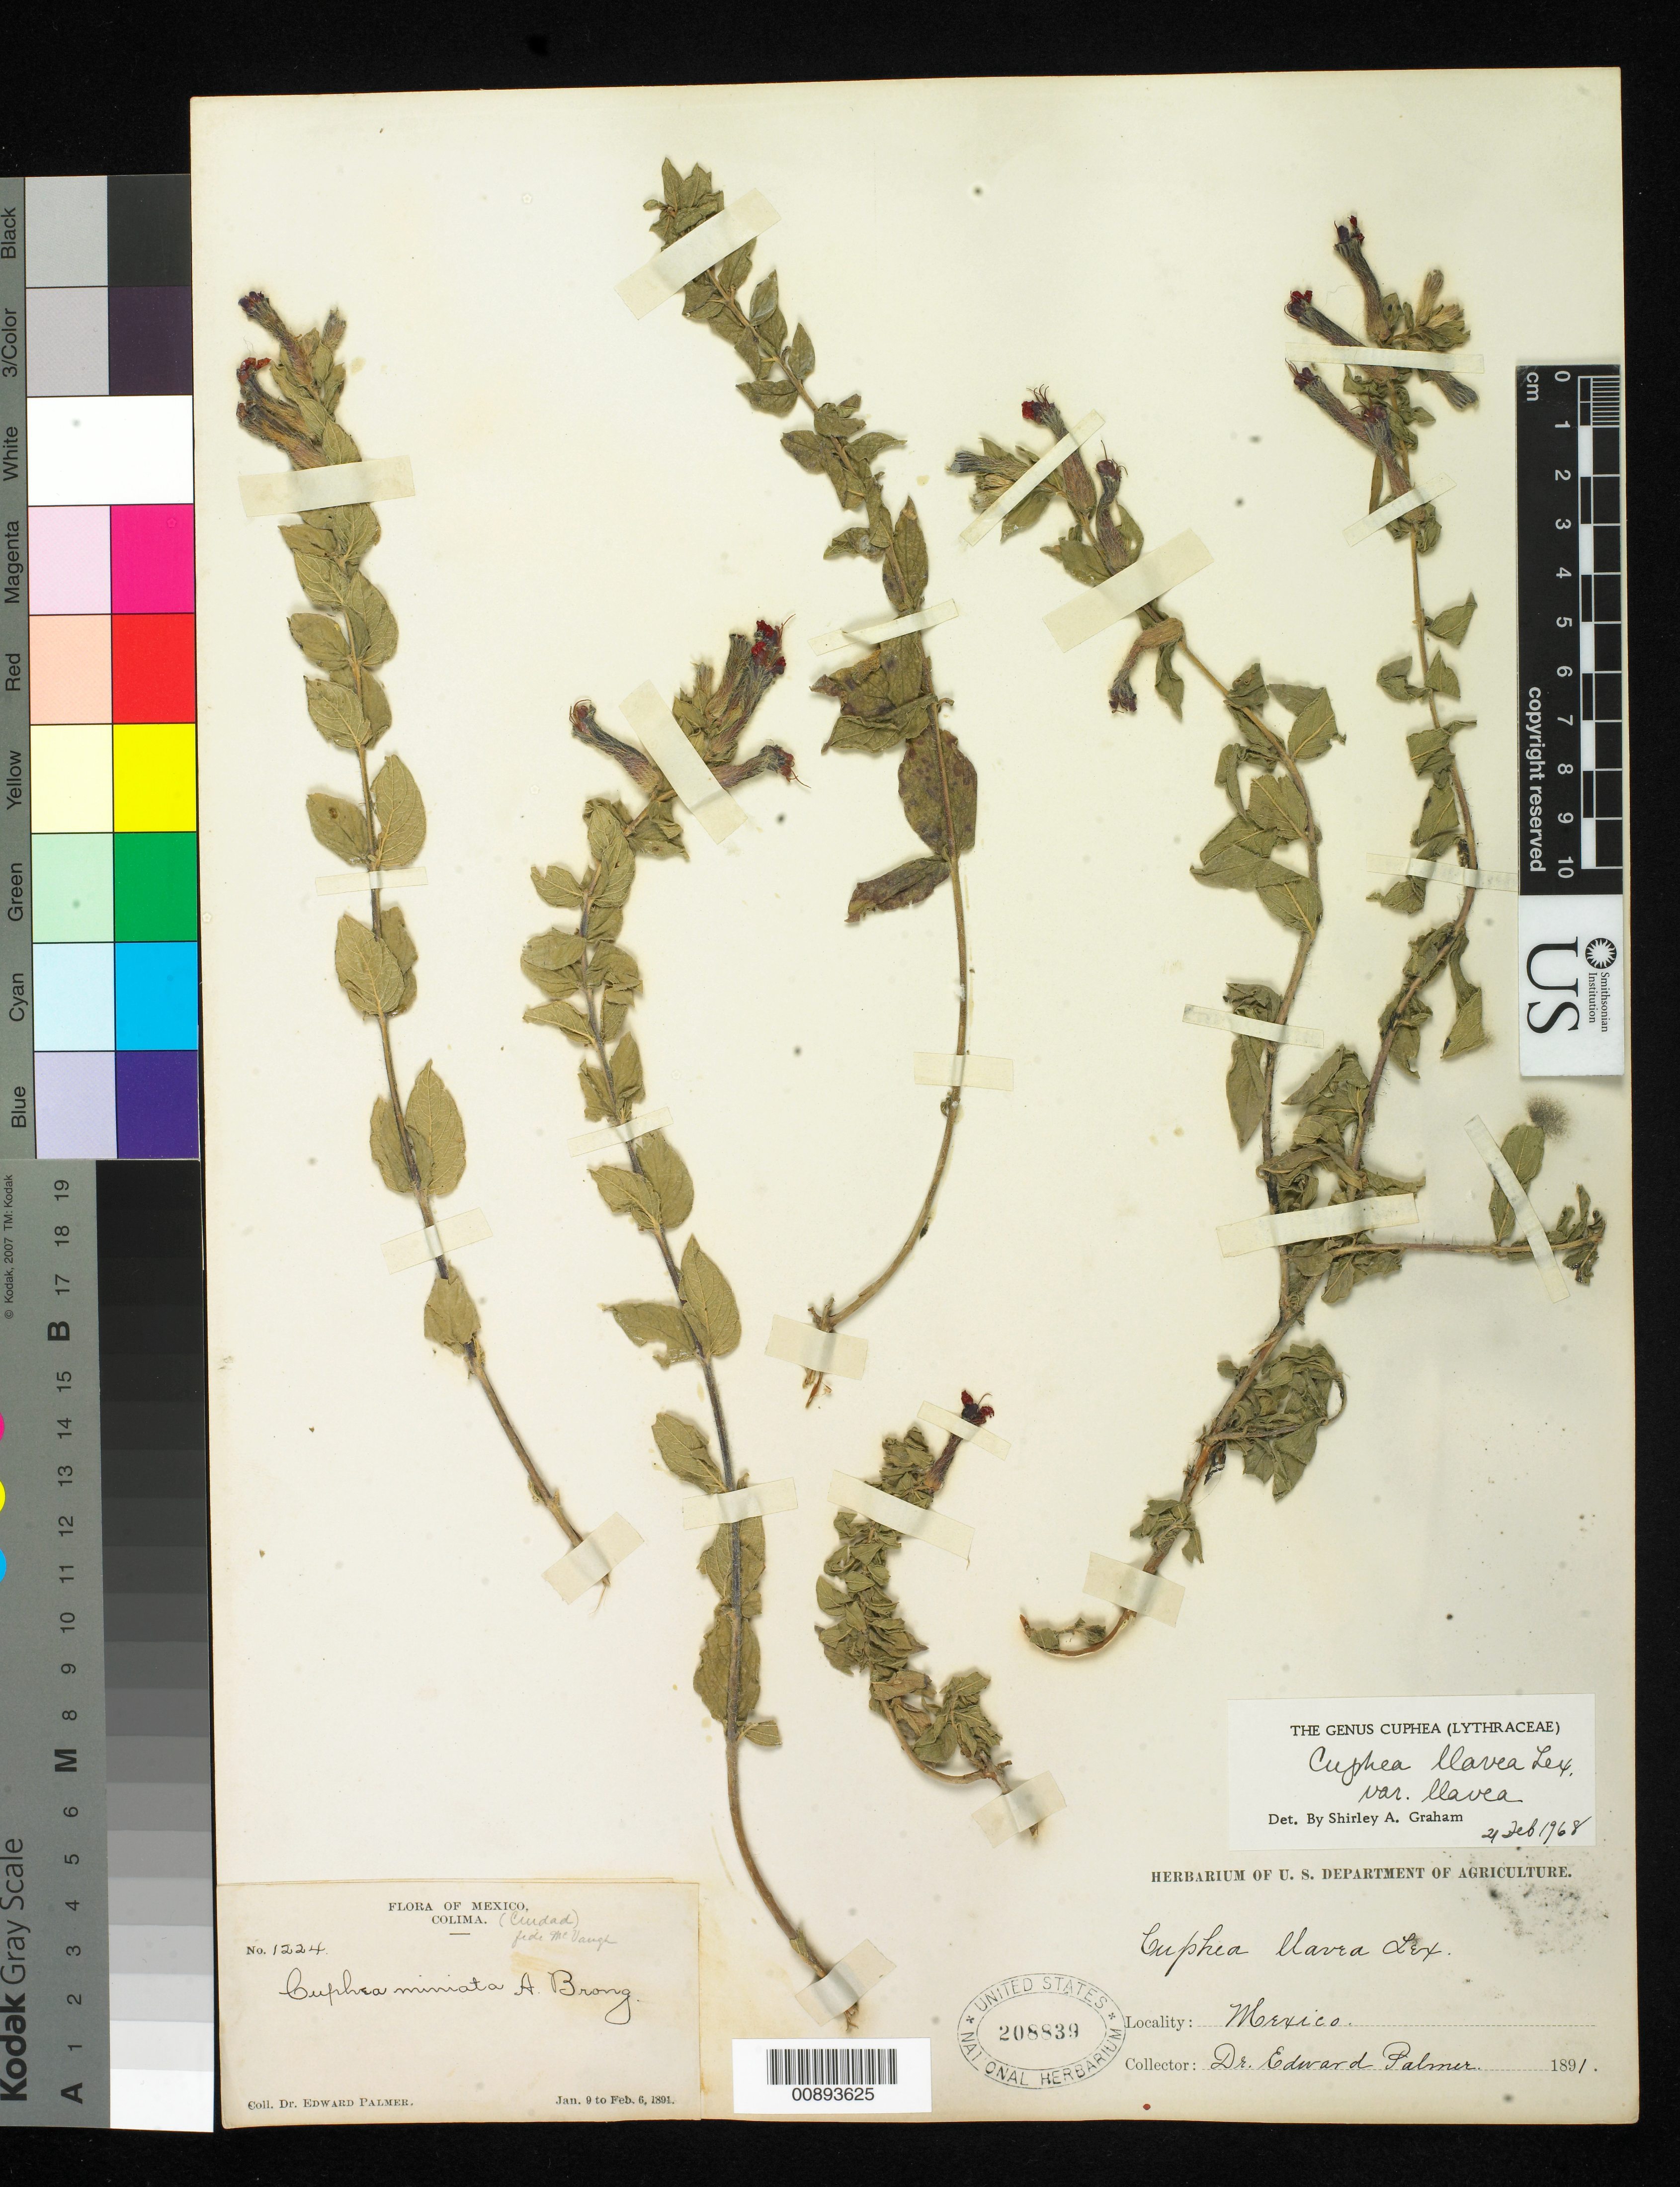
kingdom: Plantae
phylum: Tracheophyta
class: Magnoliopsida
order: Myrtales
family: Lythraceae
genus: Cuphea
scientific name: Cuphea llavea var. llavea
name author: Lex.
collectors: E. Palmer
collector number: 1224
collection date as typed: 09 Jan 1891 to 06 Feb 1891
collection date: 1891-01-09/1891-02-06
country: Mexico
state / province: Colima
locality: Ciudad de Colima (fide McVaugh).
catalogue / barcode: US 208839